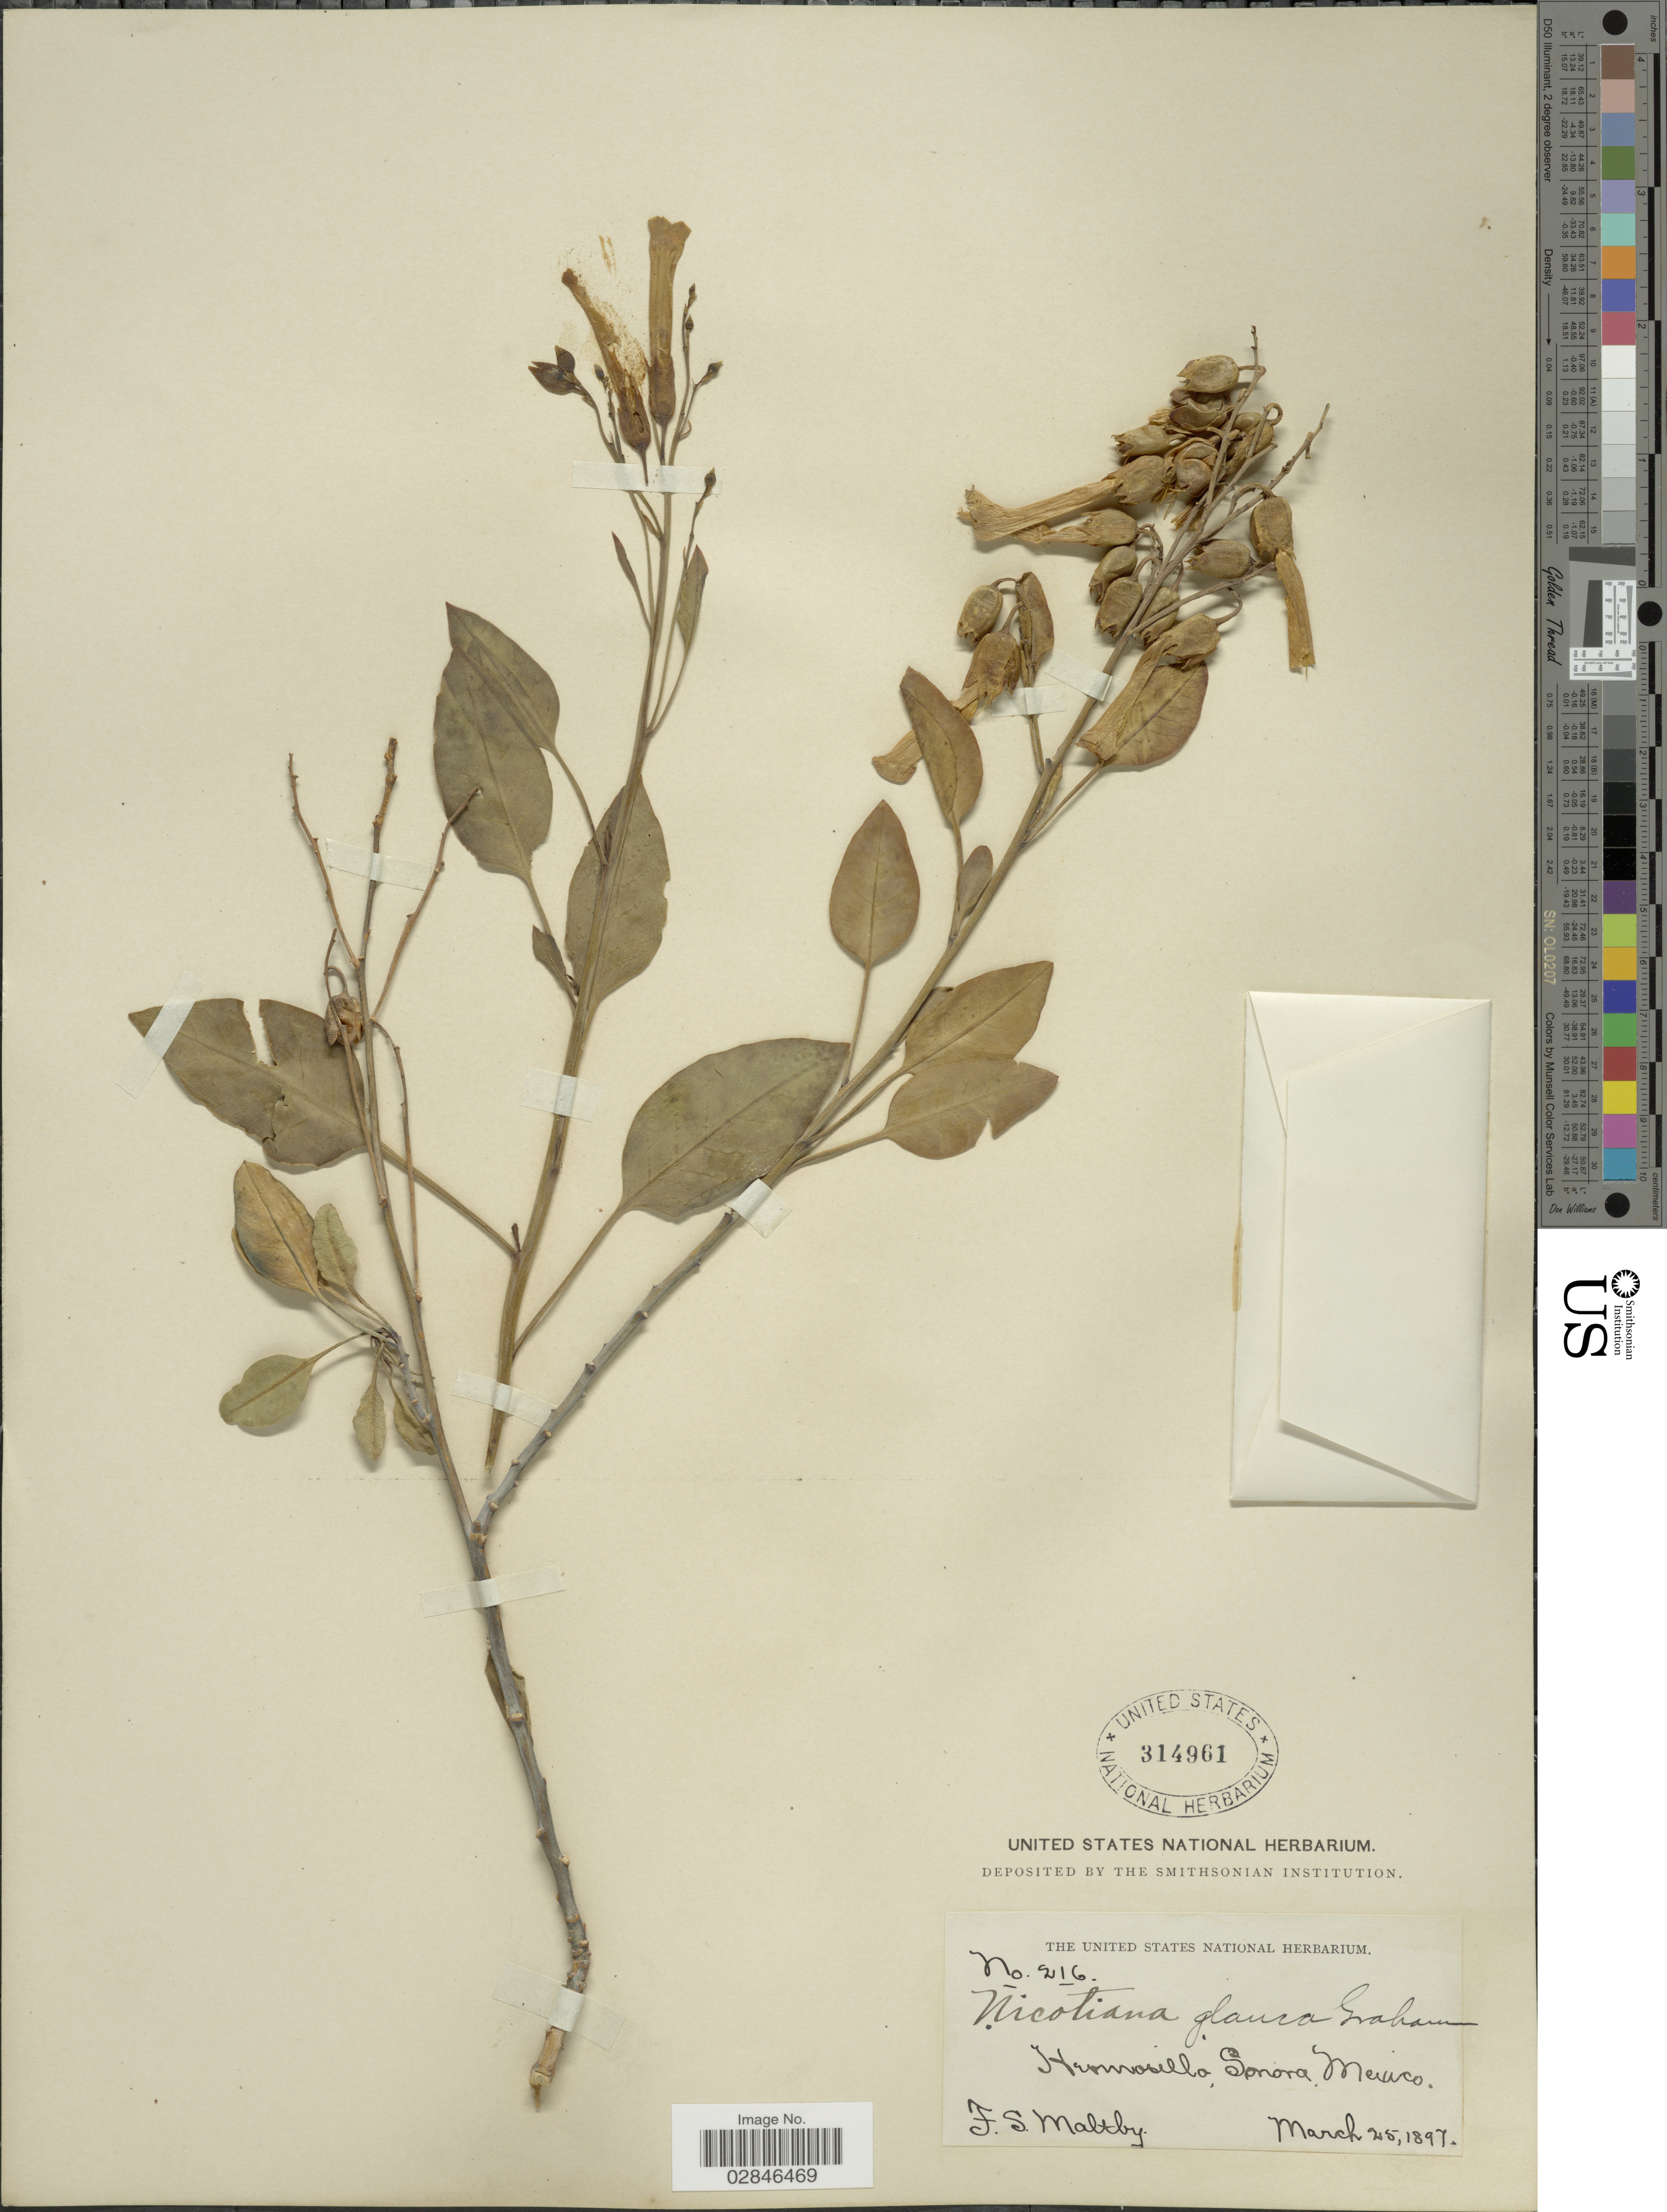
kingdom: Plantae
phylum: Tracheophyta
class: Magnoliopsida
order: Solanales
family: Solanaceae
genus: Nicotiana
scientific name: Nicotiana glauca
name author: Graham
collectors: F. S. Maltby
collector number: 216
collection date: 1897-03-25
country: Mexico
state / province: Sonora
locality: Hermosillo.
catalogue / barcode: US 314961